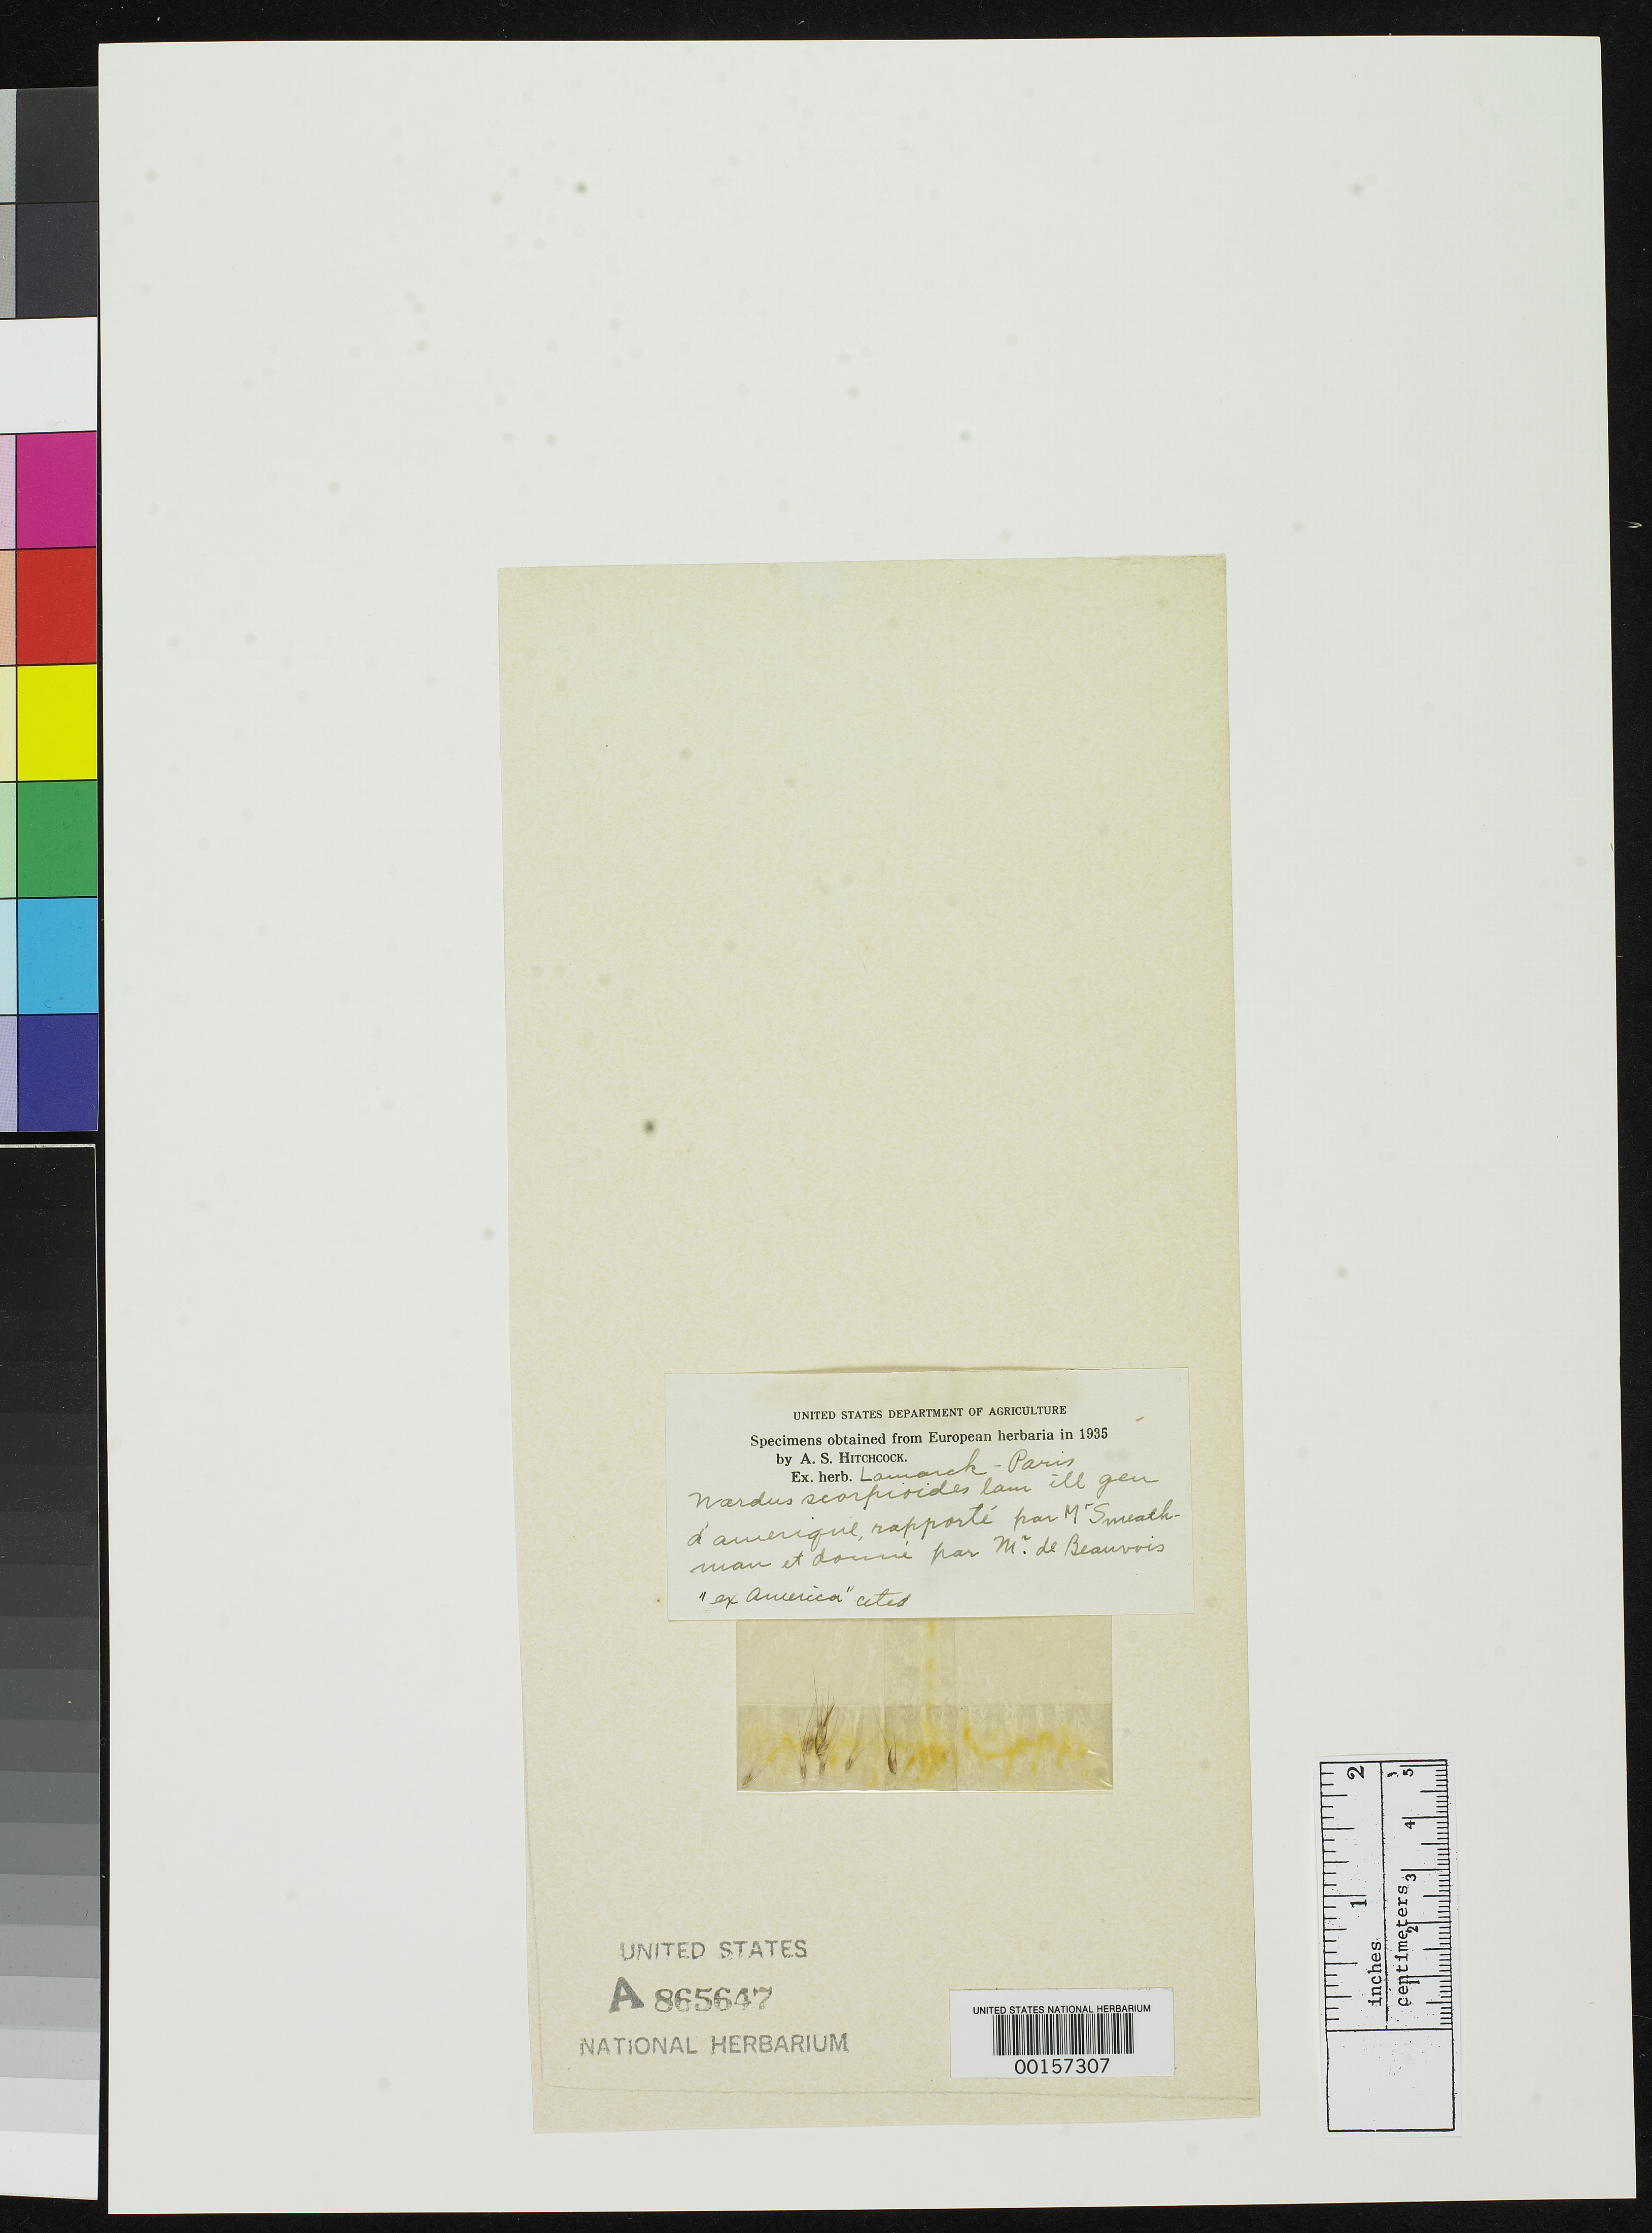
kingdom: Plantae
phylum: Tracheophyta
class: Liliopsida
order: Poales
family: Poaceae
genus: Nardus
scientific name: Nardus scorpioides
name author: Lam.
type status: Type Fragment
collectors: ex herb. Lamarck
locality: "America" [protologue, "l'Amerique"]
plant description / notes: Fragmentary material of type specimen ex herb. Lamarck (Paris). Contains infl. fragments.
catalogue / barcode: US 865647A